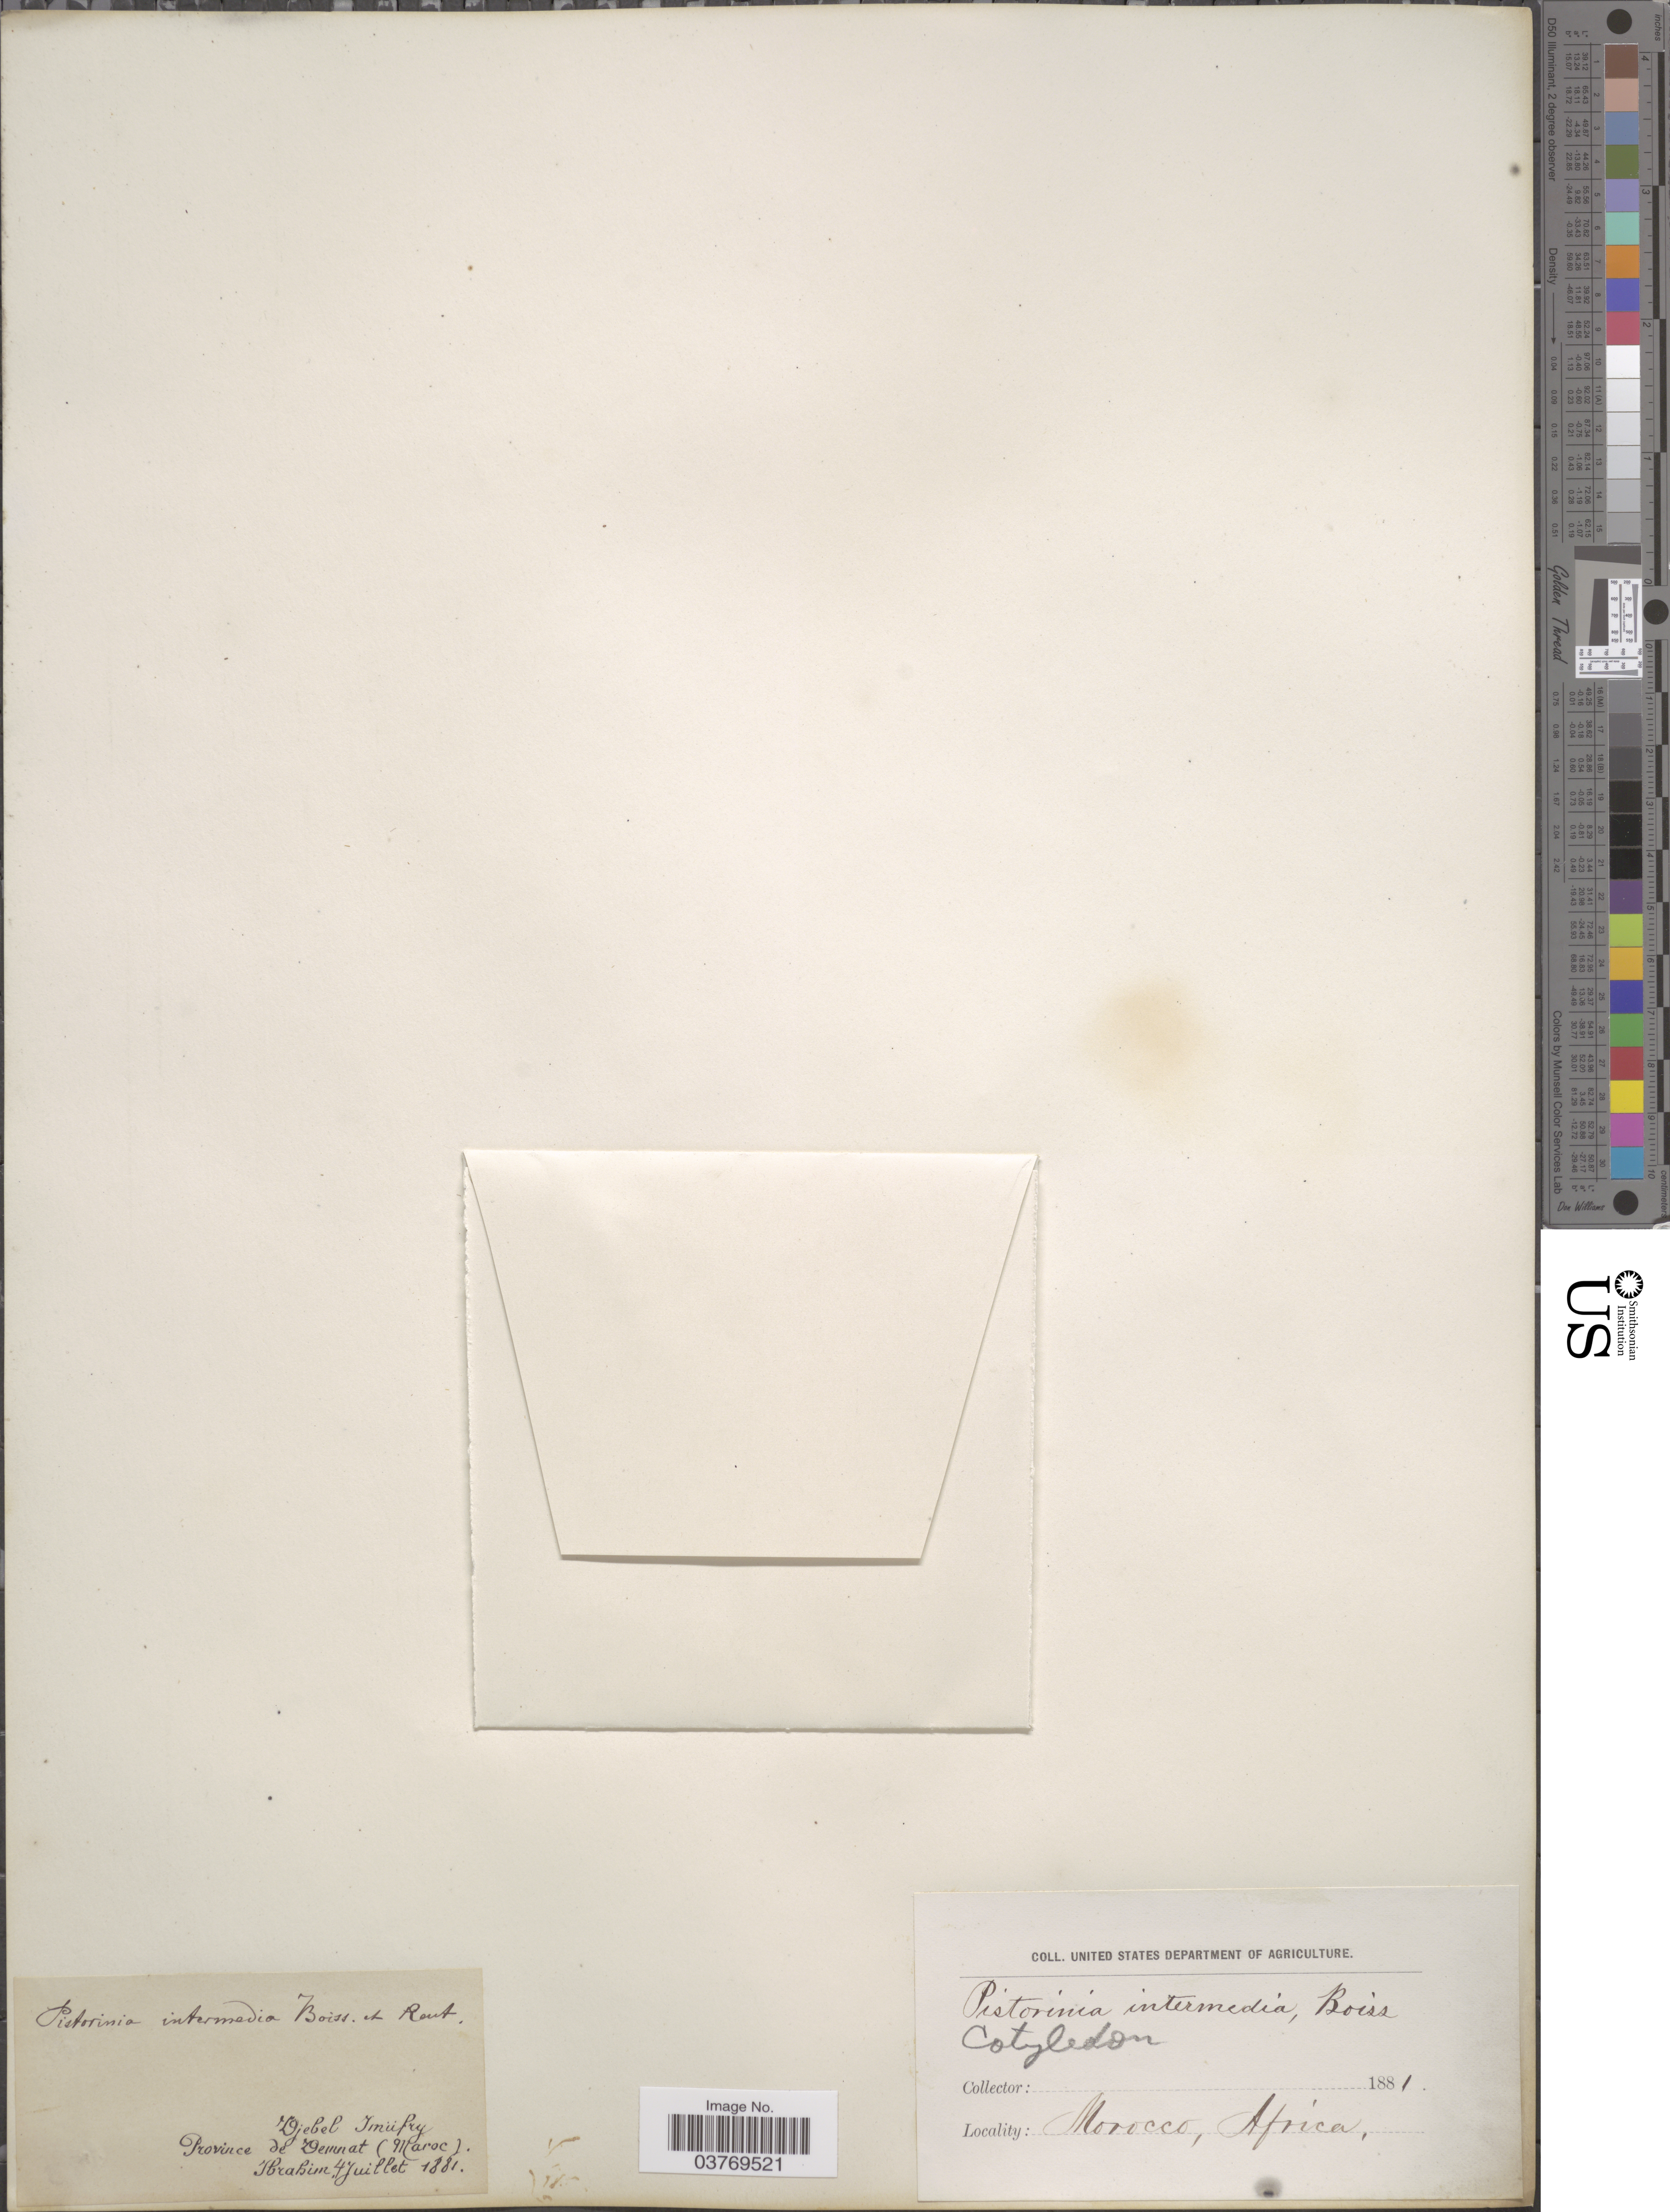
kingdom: Plantae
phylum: Tracheophyta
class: Magnoliopsida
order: Saxifragales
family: Crassulaceae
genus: Cotyledon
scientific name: Cotyledon intermedia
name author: (Boiss.) Pamp.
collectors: -. Ibrahim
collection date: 1881-07-04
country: Morocco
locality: Djebel Imiifry. Province de Demnat.